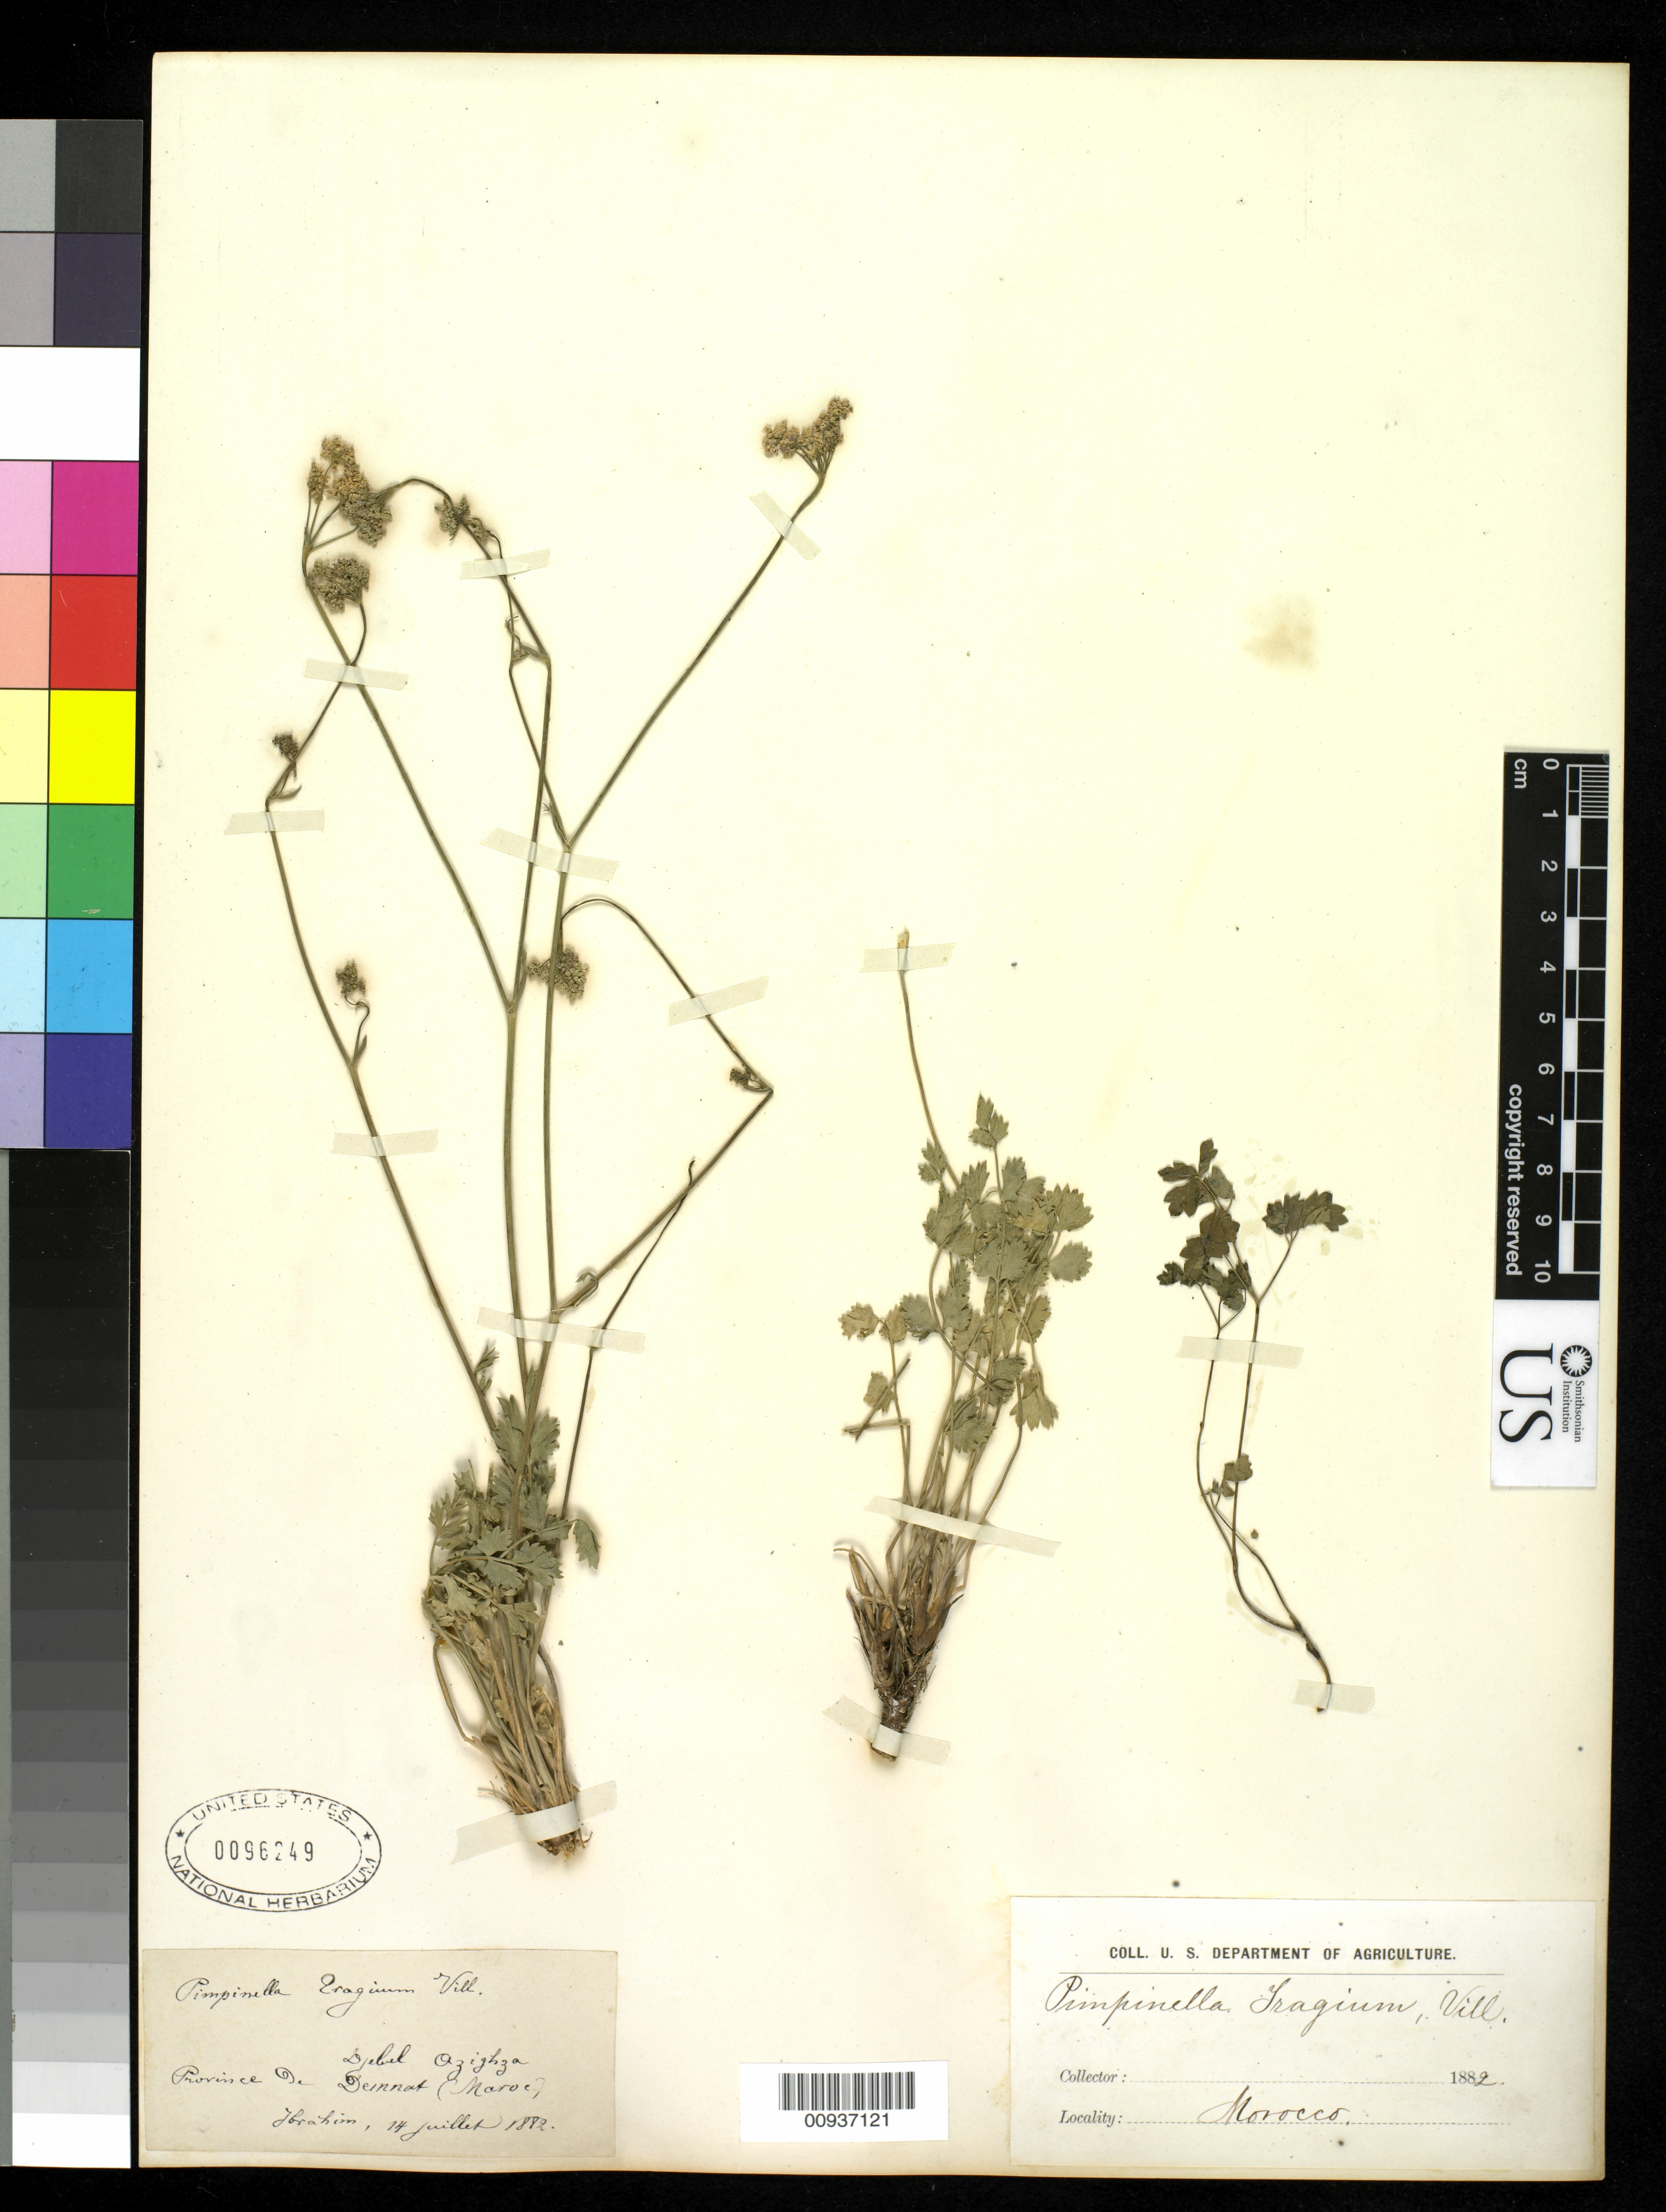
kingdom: Plantae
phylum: Tracheophyta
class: Magnoliopsida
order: Apiales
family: Apiaceae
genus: Pimpinella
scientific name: Pimpinella tragium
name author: Vill.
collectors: -. Hrakim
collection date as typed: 14 Jul 1882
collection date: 1882-07-14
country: Morocco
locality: Djebel Ozighza; province le Demnat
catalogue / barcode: US 96249